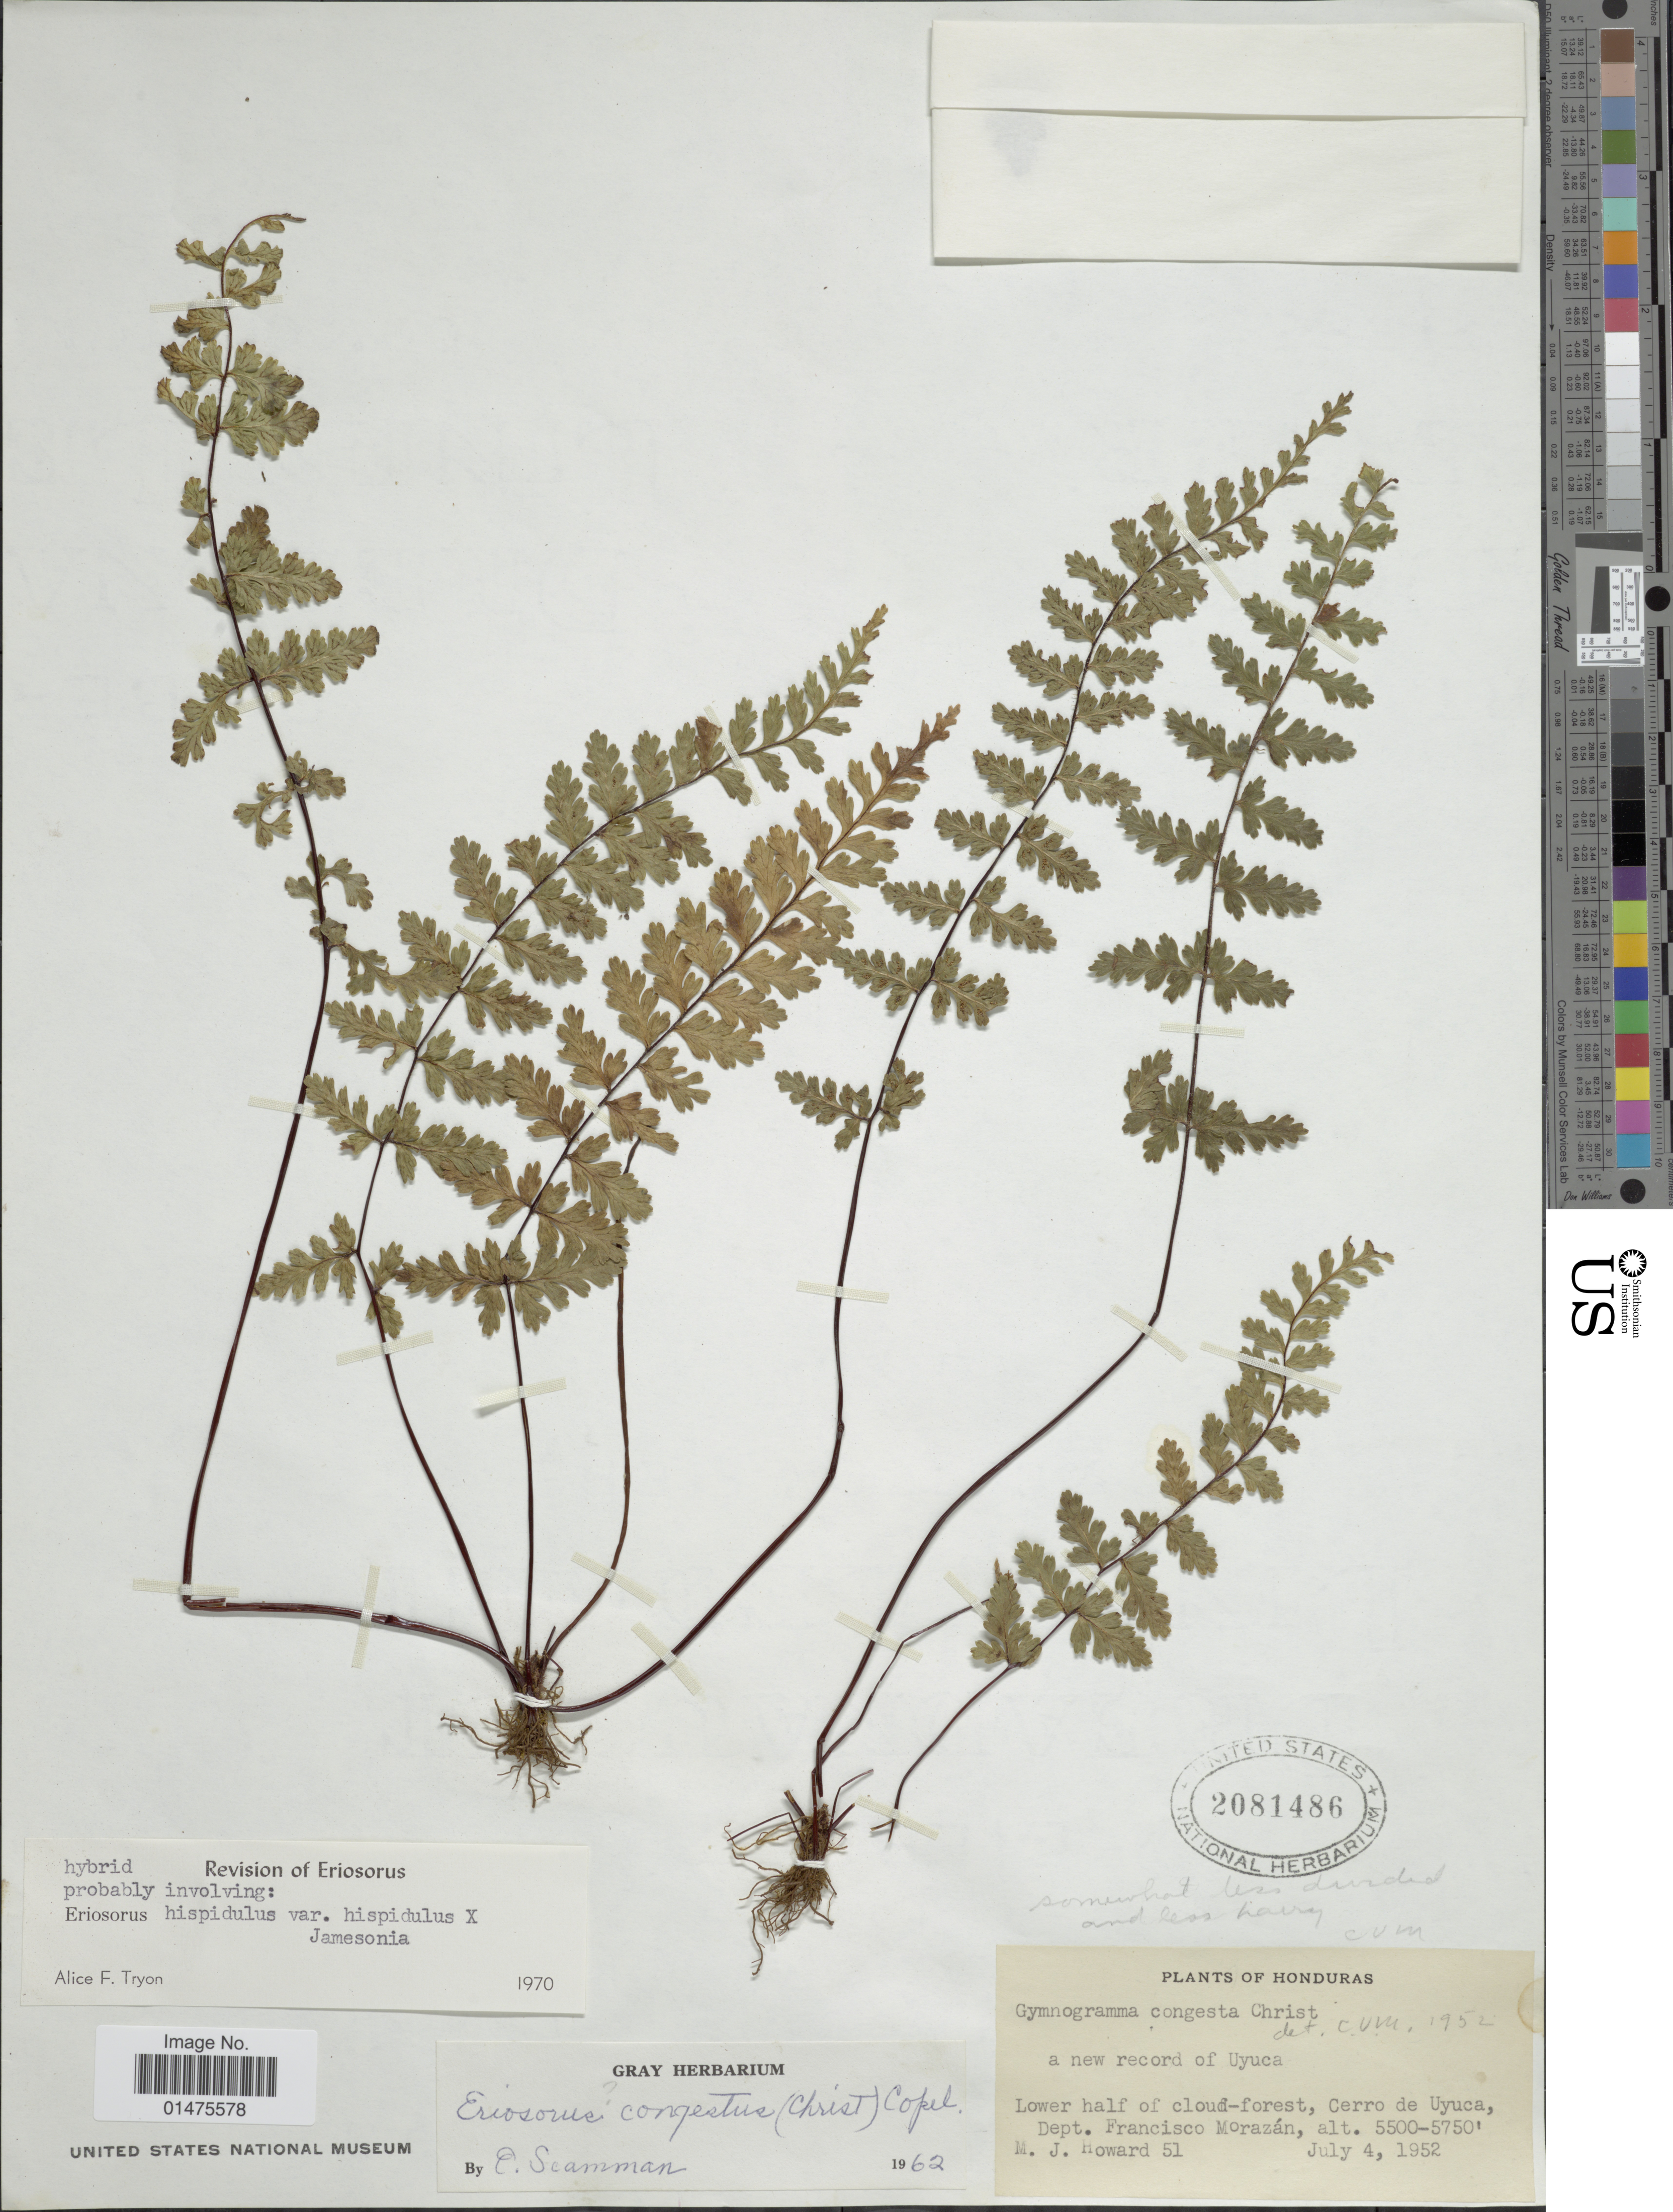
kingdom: Plantae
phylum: Tracheophyta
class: Polypodiopsida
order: Polypodiales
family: Pteridaceae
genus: Jamesonia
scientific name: Jamesonia hispidula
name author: Kunze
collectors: M. Howard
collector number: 51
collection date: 1952-07-04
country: Honduras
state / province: Fco. Morazán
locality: Lower half of cloud-forest, Cerro de Uyuca, Dept. Francisco Morazán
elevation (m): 1676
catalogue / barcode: US 2081486